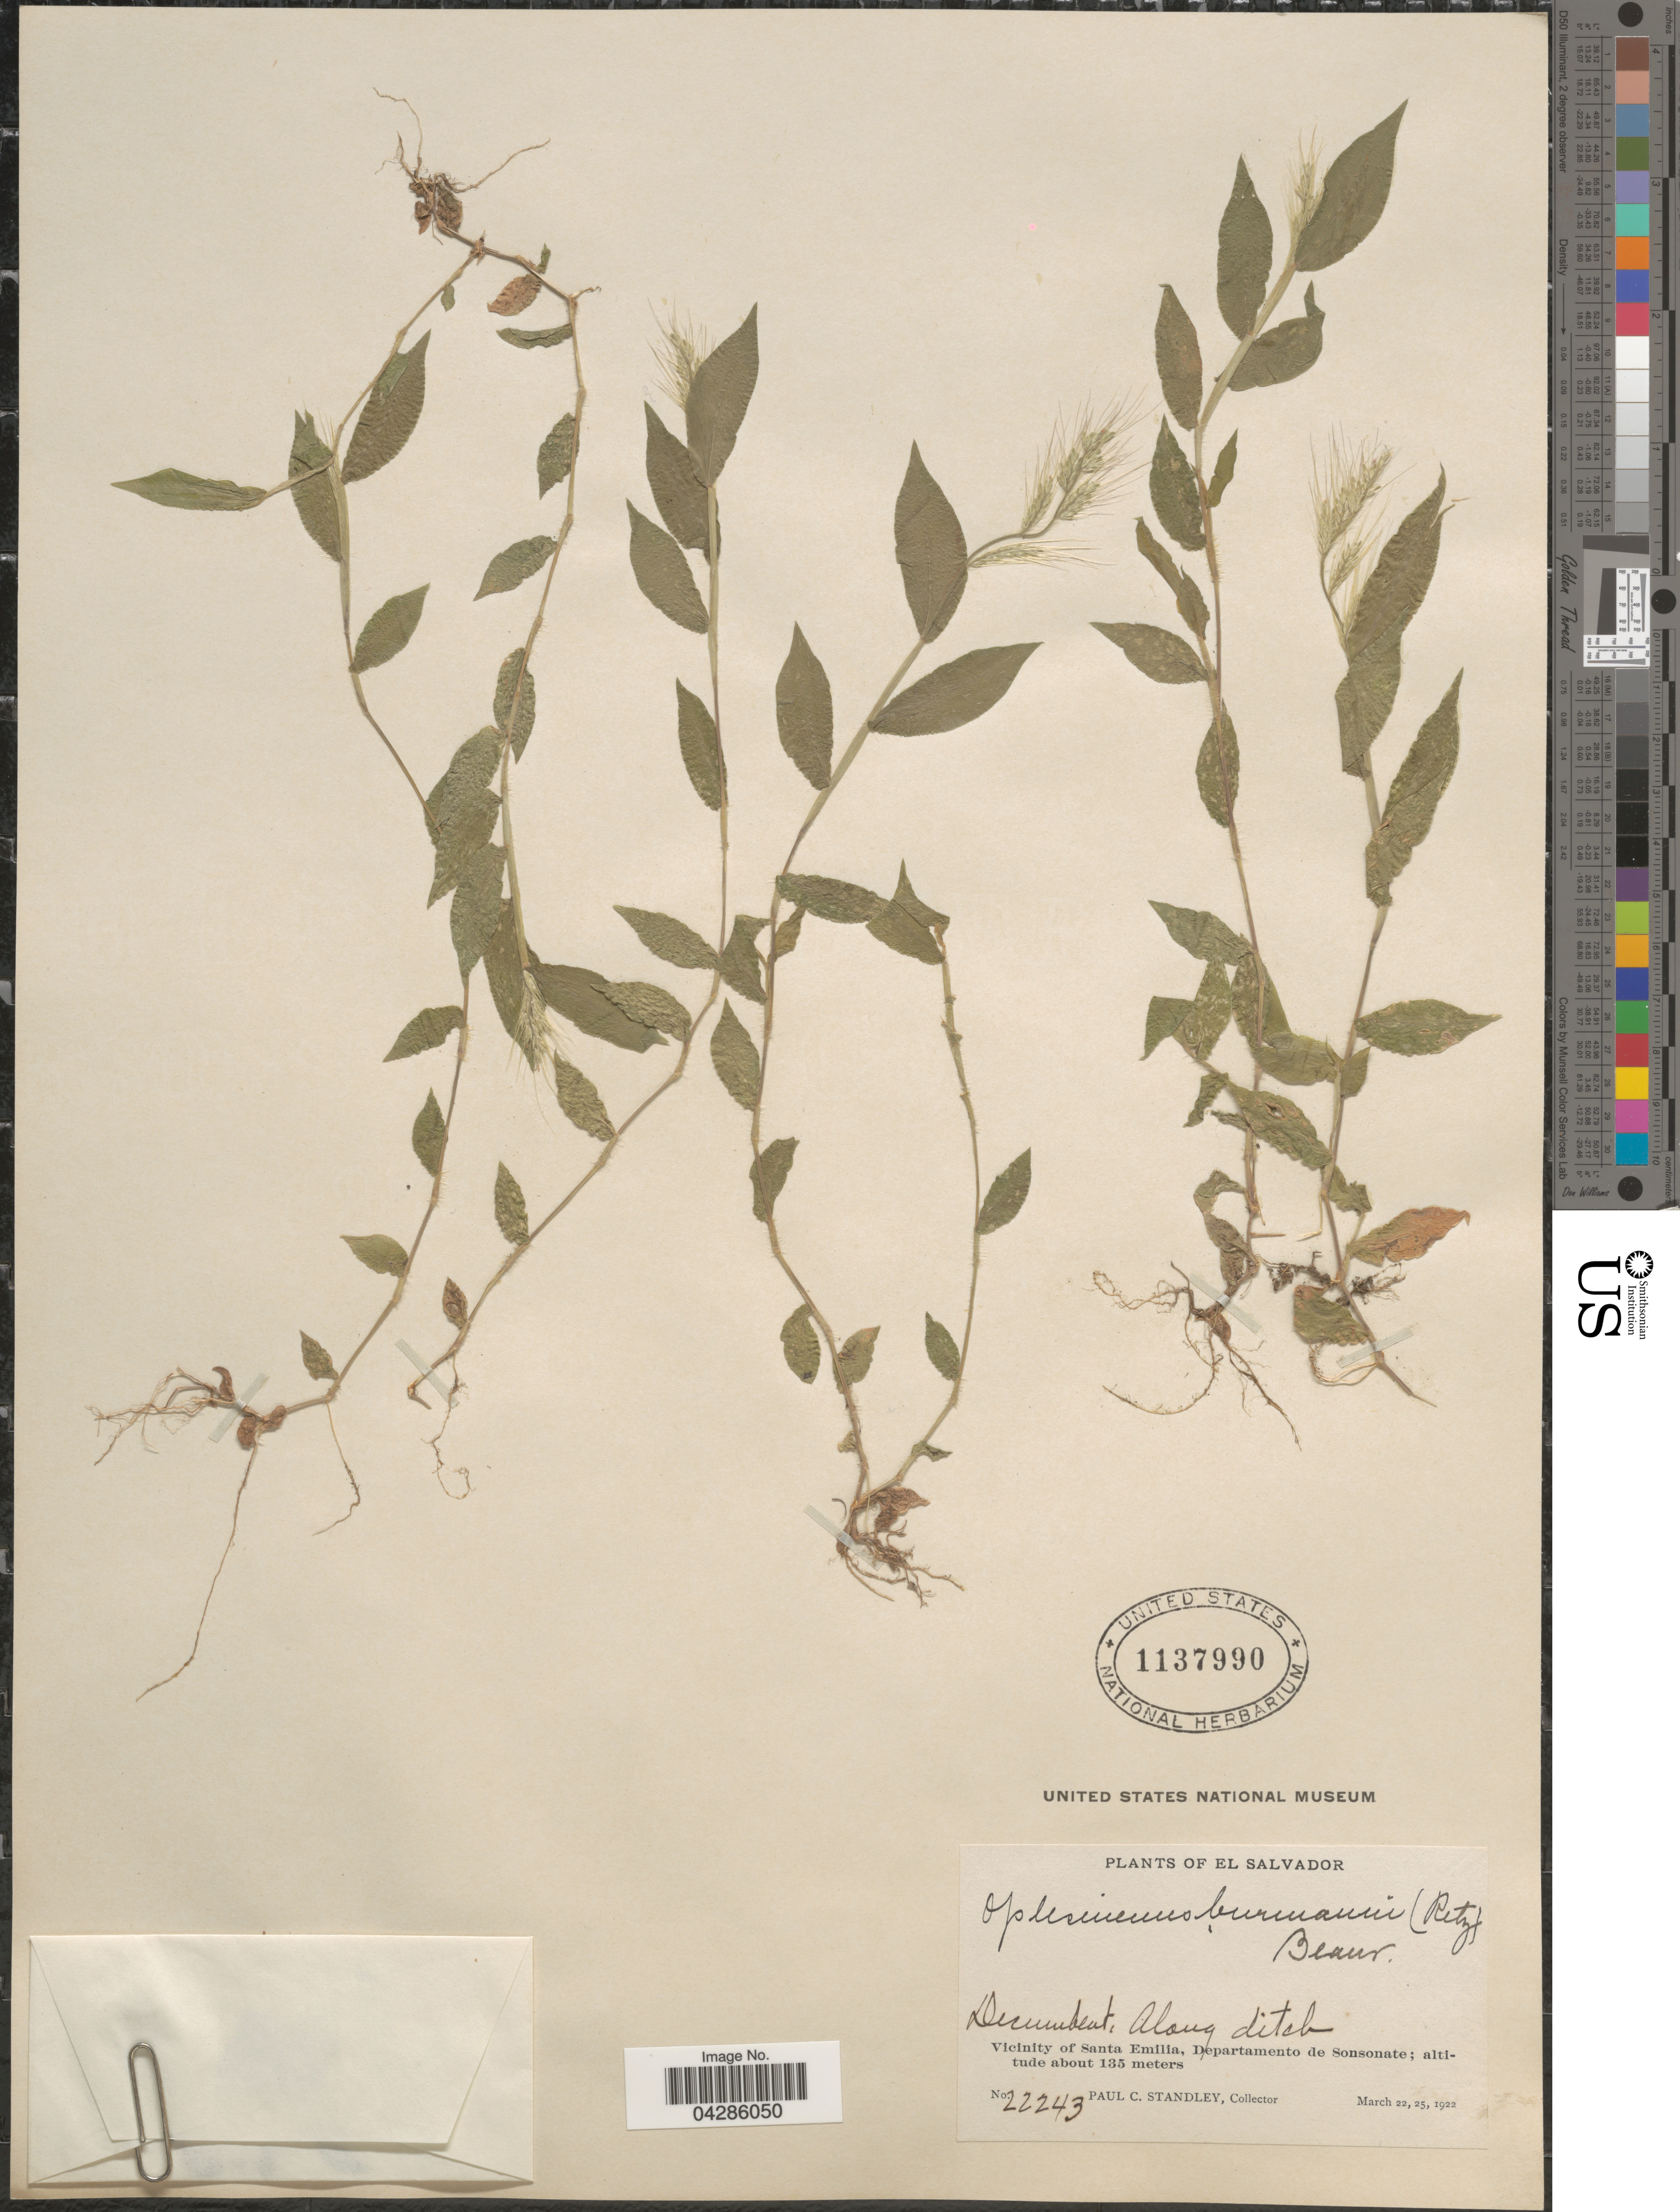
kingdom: Plantae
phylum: Tracheophyta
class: Liliopsida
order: Poales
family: Poaceae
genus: Oplismenus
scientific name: Oplismenus burmannii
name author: (Retz.) P. Beauv.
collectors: P. C. Standley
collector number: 22243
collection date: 1922-03-22/1922-03-25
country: El Salvador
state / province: Sonsonate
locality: Decumbent, along ditch. Vicinity of Santa Emilia, Departamento de Sonsonate.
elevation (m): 135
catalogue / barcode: US 1137990